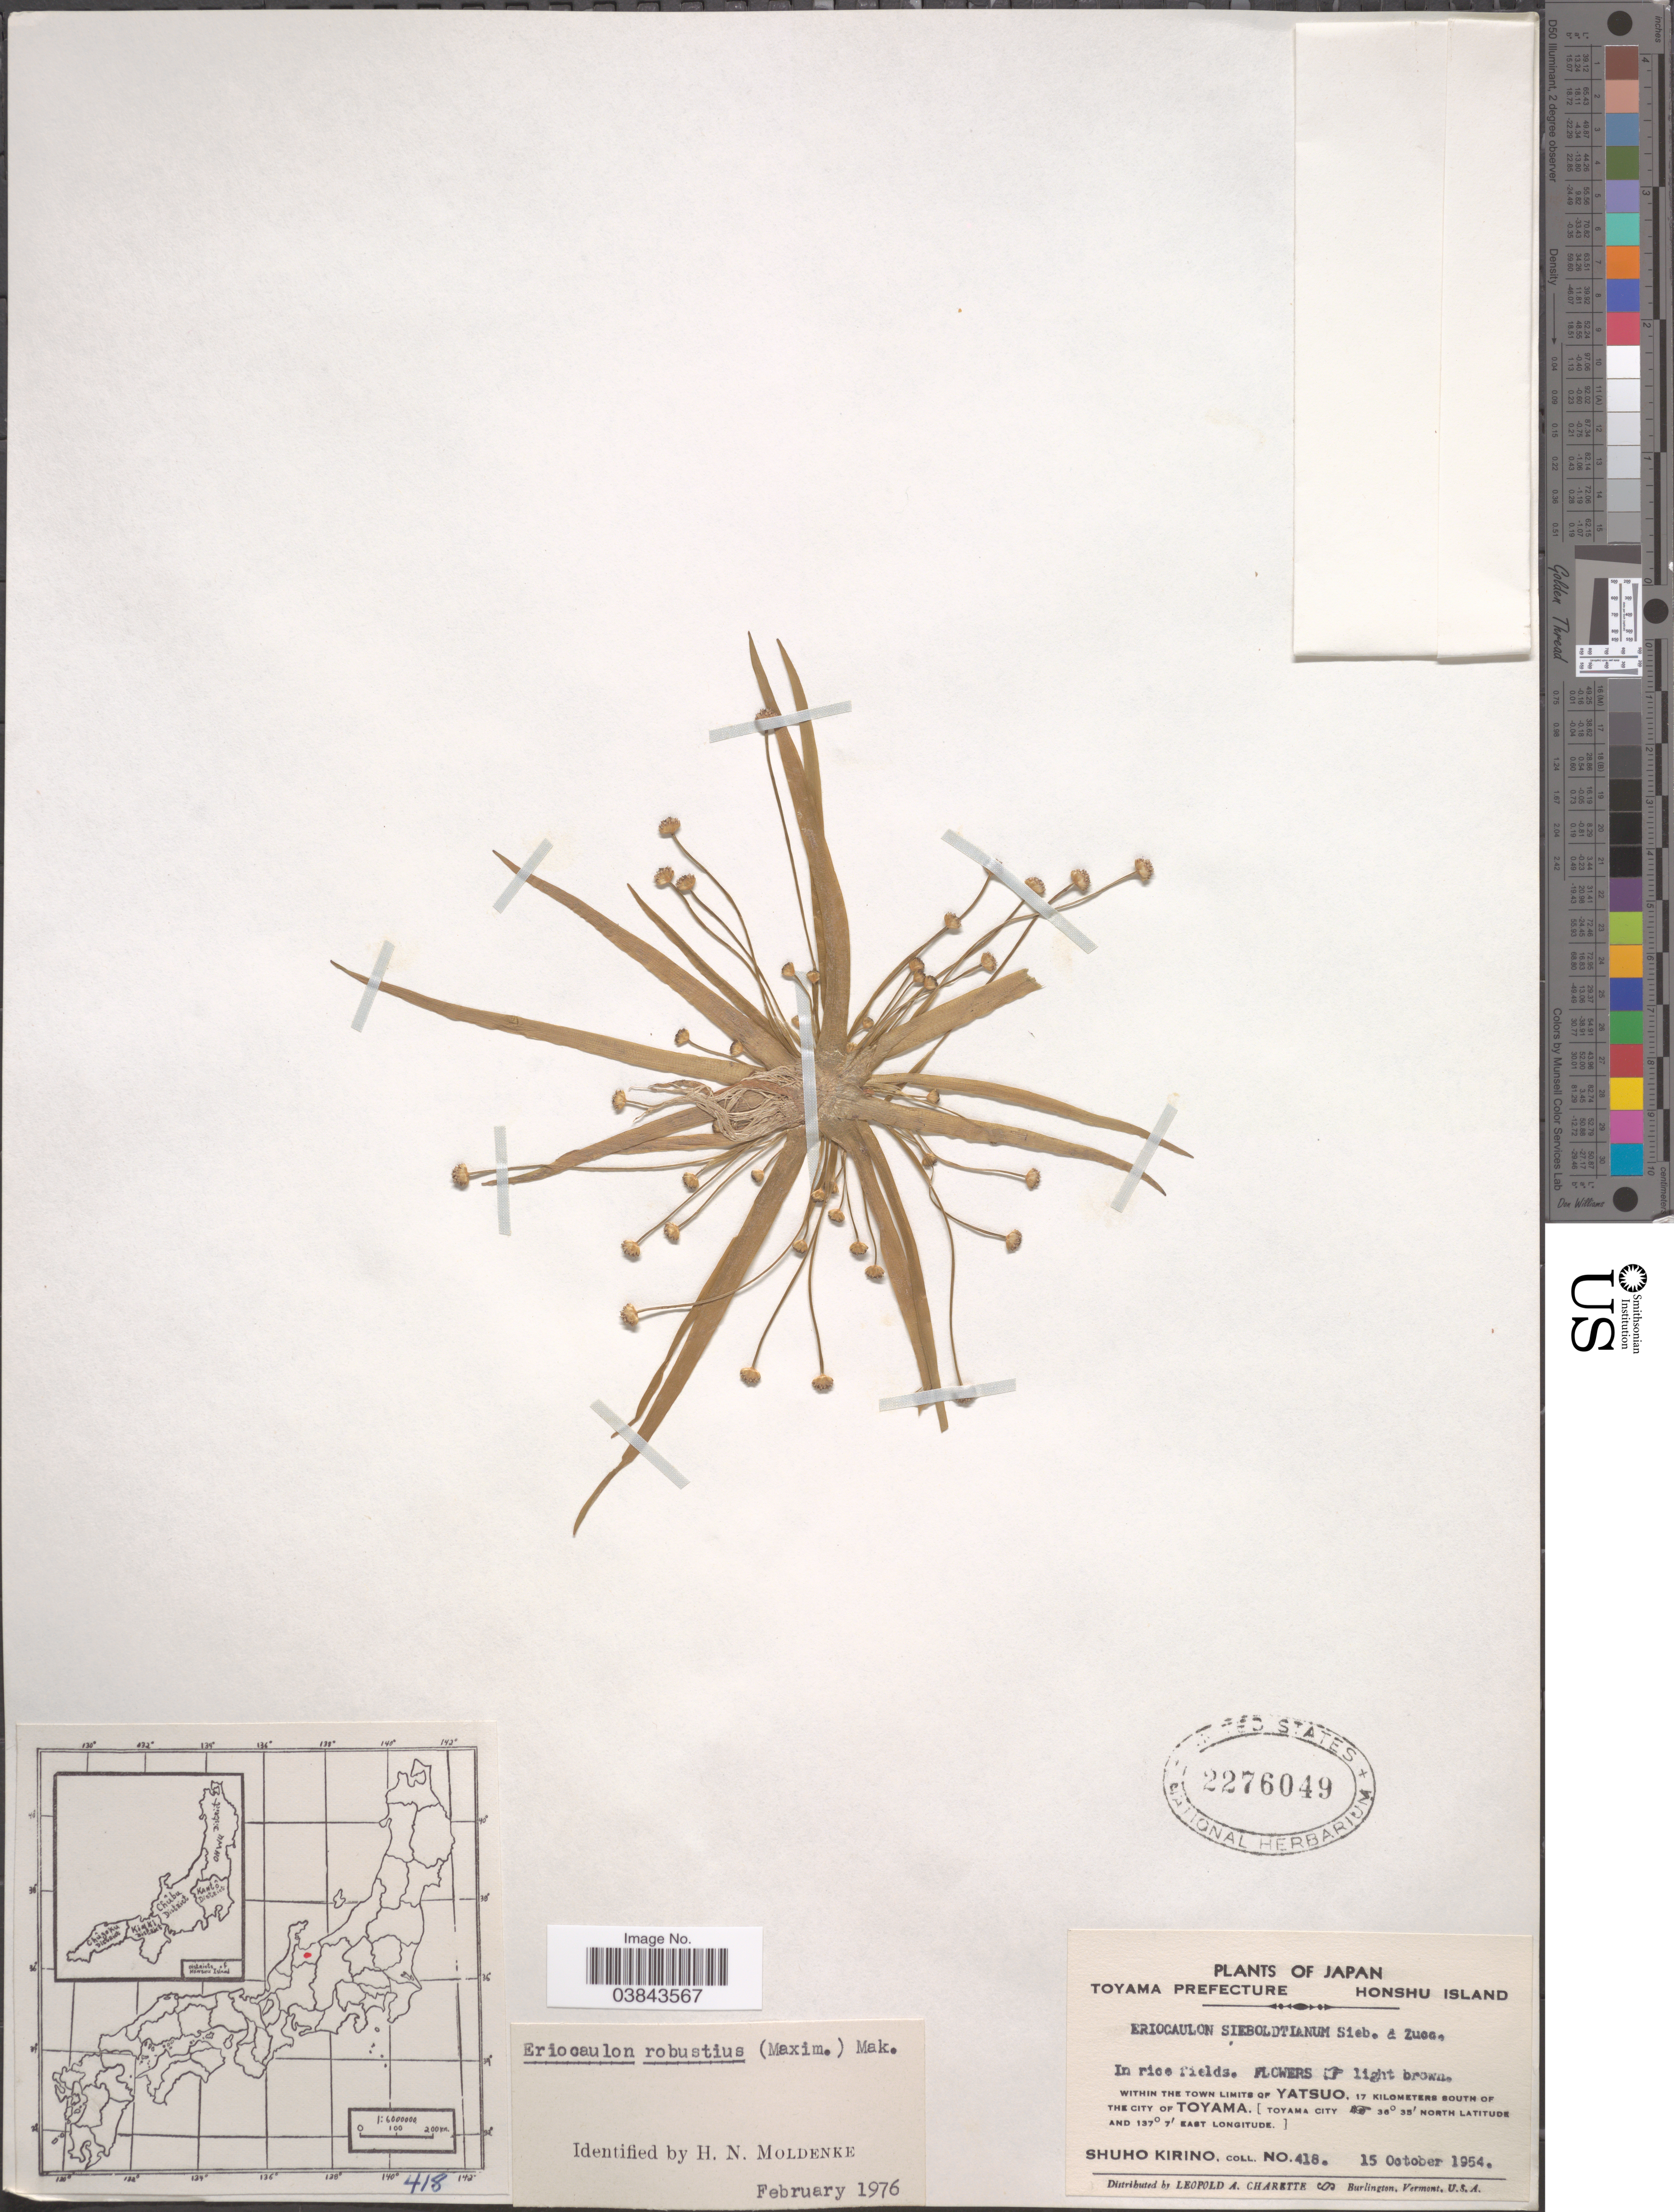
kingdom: Plantae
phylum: Tracheophyta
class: Liliopsida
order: Poales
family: Eriocaulaceae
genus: Eriocaulon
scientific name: Eriocaulon robustium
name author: (Maxim.) Makino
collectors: S. Kirino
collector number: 418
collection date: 1954-10-15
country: Japan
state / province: Toyama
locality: Toyama Prefecture. Honshu Island. Within the town limits of Yatsuo, 17 kilometers South of the city of Toyama.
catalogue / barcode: US 2276049